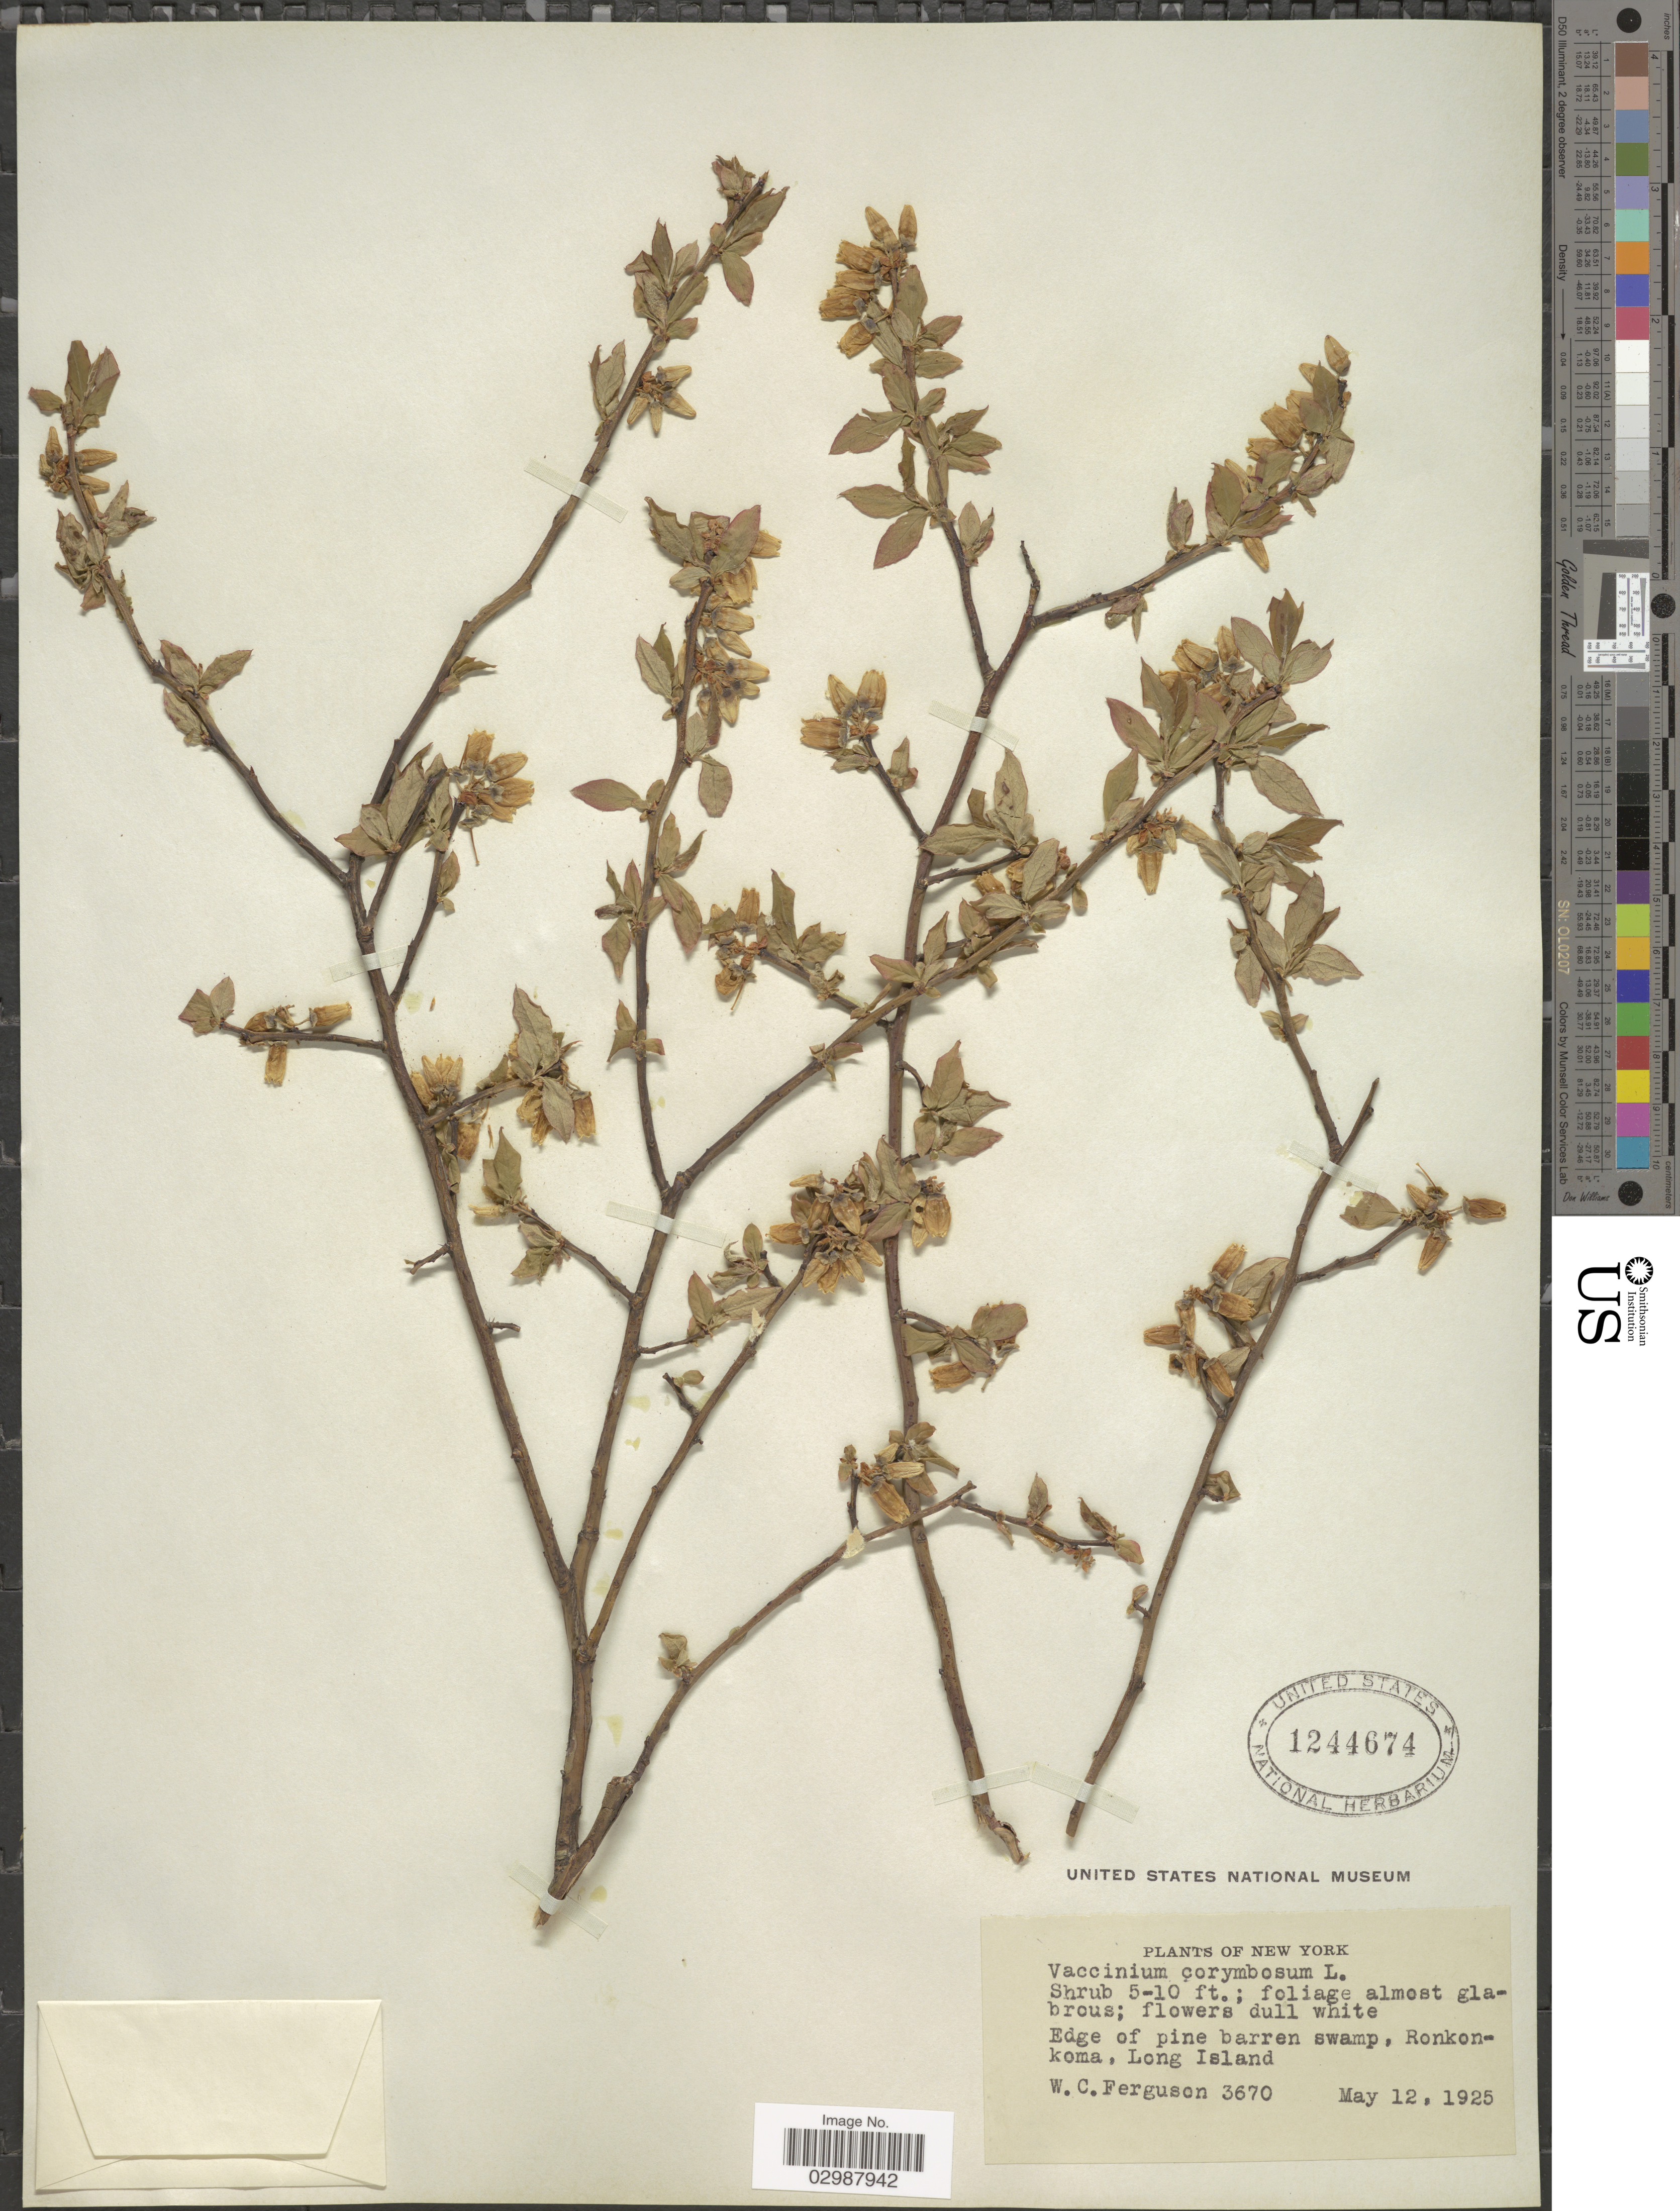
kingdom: Plantae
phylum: Tracheophyta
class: Magnoliopsida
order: Ericales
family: Ericaceae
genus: Vaccinium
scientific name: Vaccinium corymbosum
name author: L.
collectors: W. Ferguson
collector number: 3670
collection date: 1925-05-12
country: United States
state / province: New York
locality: Edge of pine barren swamp, Ronkonkoma, Long Island.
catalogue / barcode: US 1244674